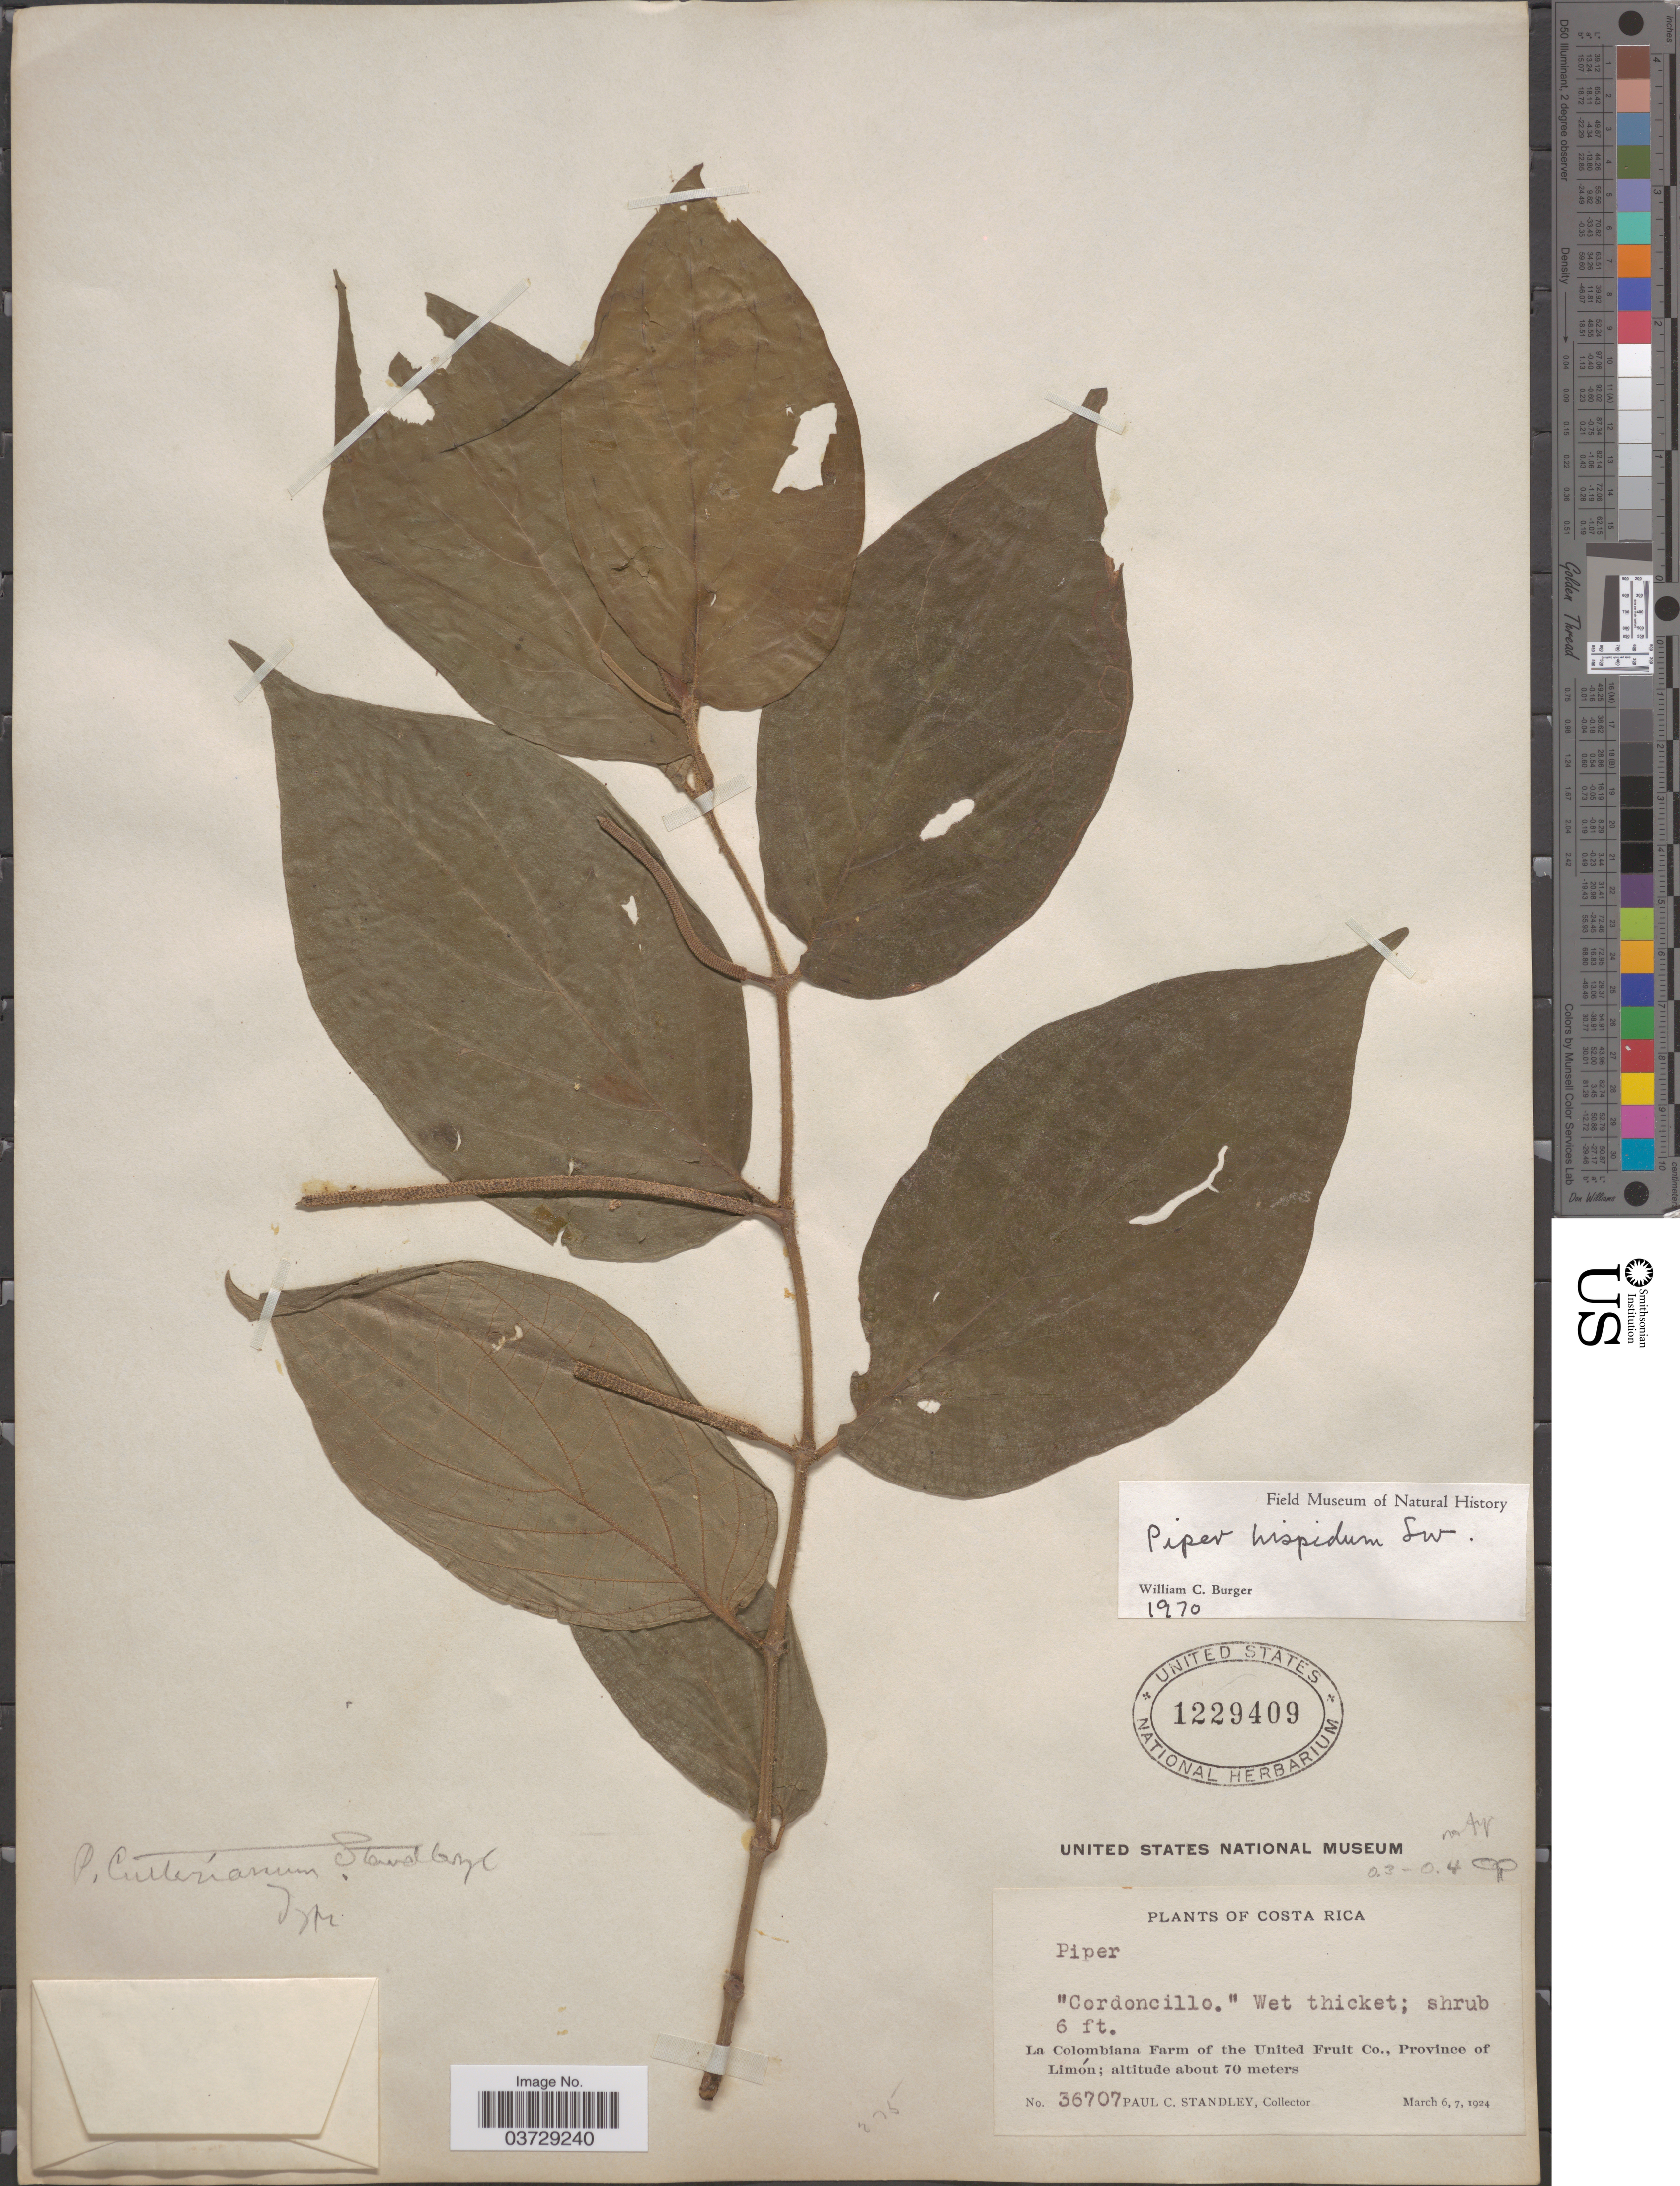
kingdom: Plantae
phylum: Tracheophyta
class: Magnoliopsida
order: Piperales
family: Piperaceae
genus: Piper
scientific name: Piper hispidum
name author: Sw.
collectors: P. C. Standley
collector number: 36707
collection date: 1924-03-06/1924-03-07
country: Costa Rica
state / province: Limón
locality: La Colombiana Farm of the United Fruit Co.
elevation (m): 70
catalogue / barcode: US 1229409